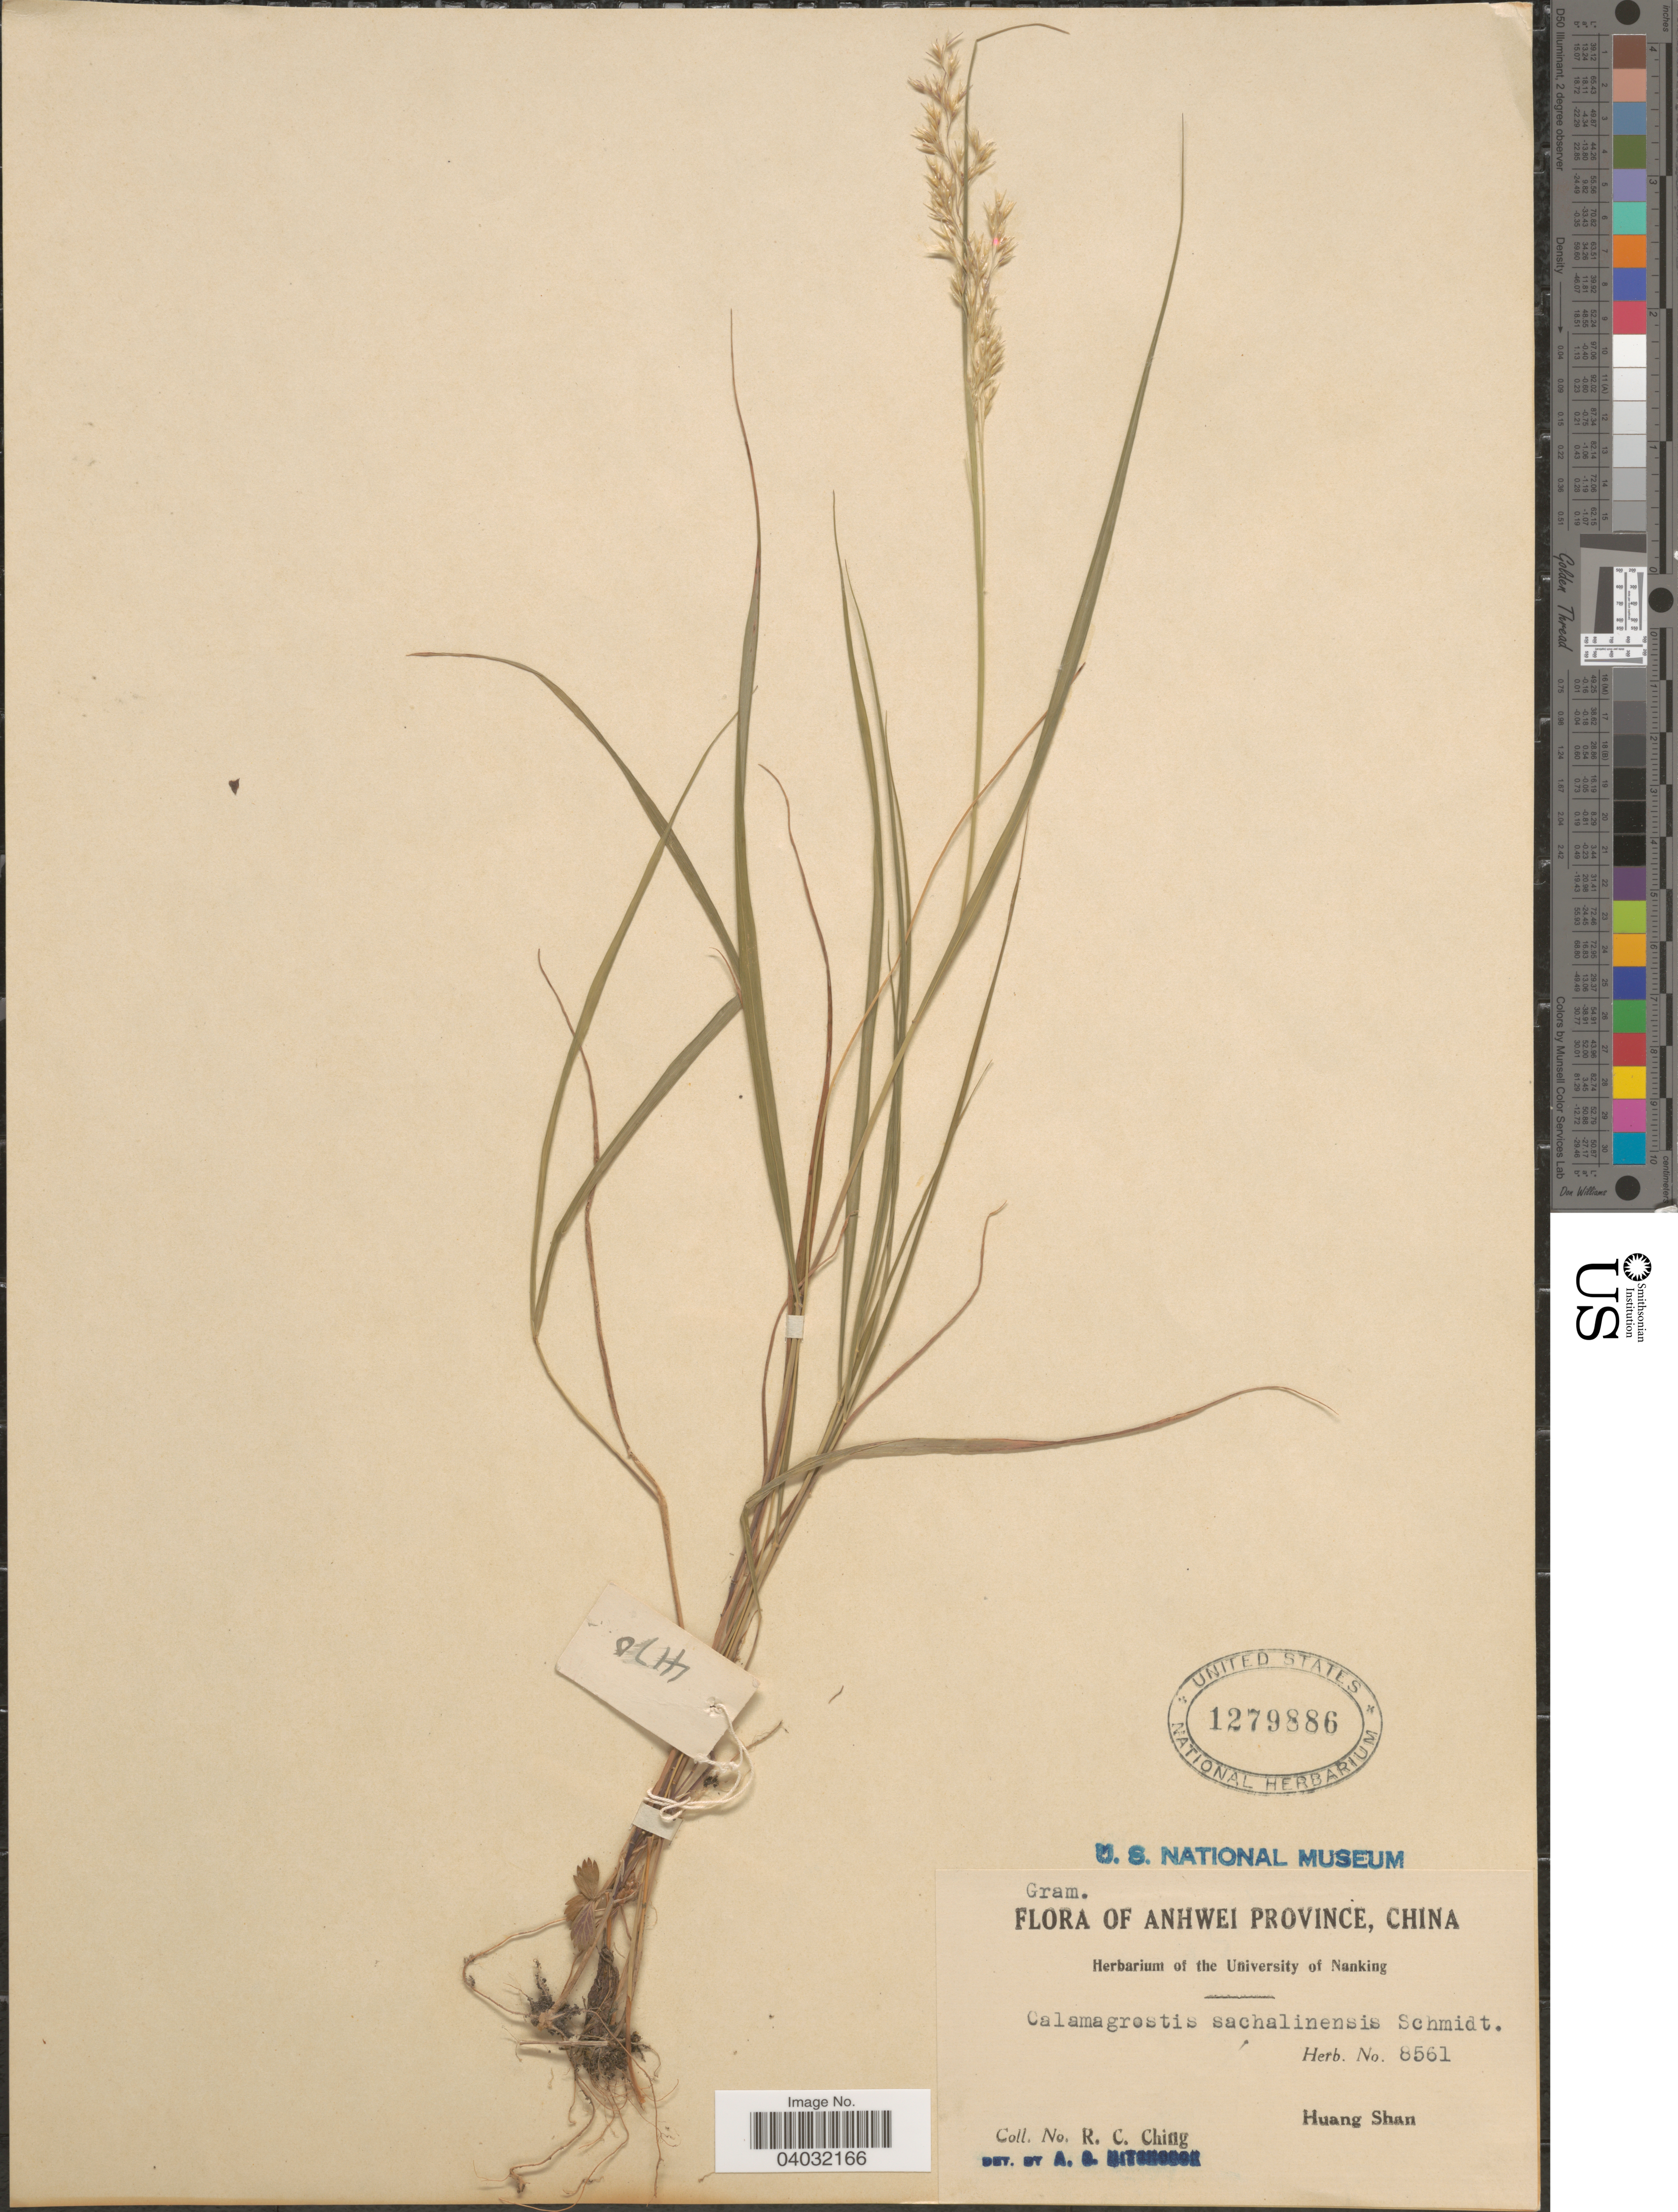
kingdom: Plantae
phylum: Tracheophyta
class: Liliopsida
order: Poales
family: Poaceae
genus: Calamagrostis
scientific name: Calamagrostis hakonensis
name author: Franch. & Sav.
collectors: R. C. Ching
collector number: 8561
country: China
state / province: Anhui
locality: Anhwei Province. Huang Shan.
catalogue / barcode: US 1279886